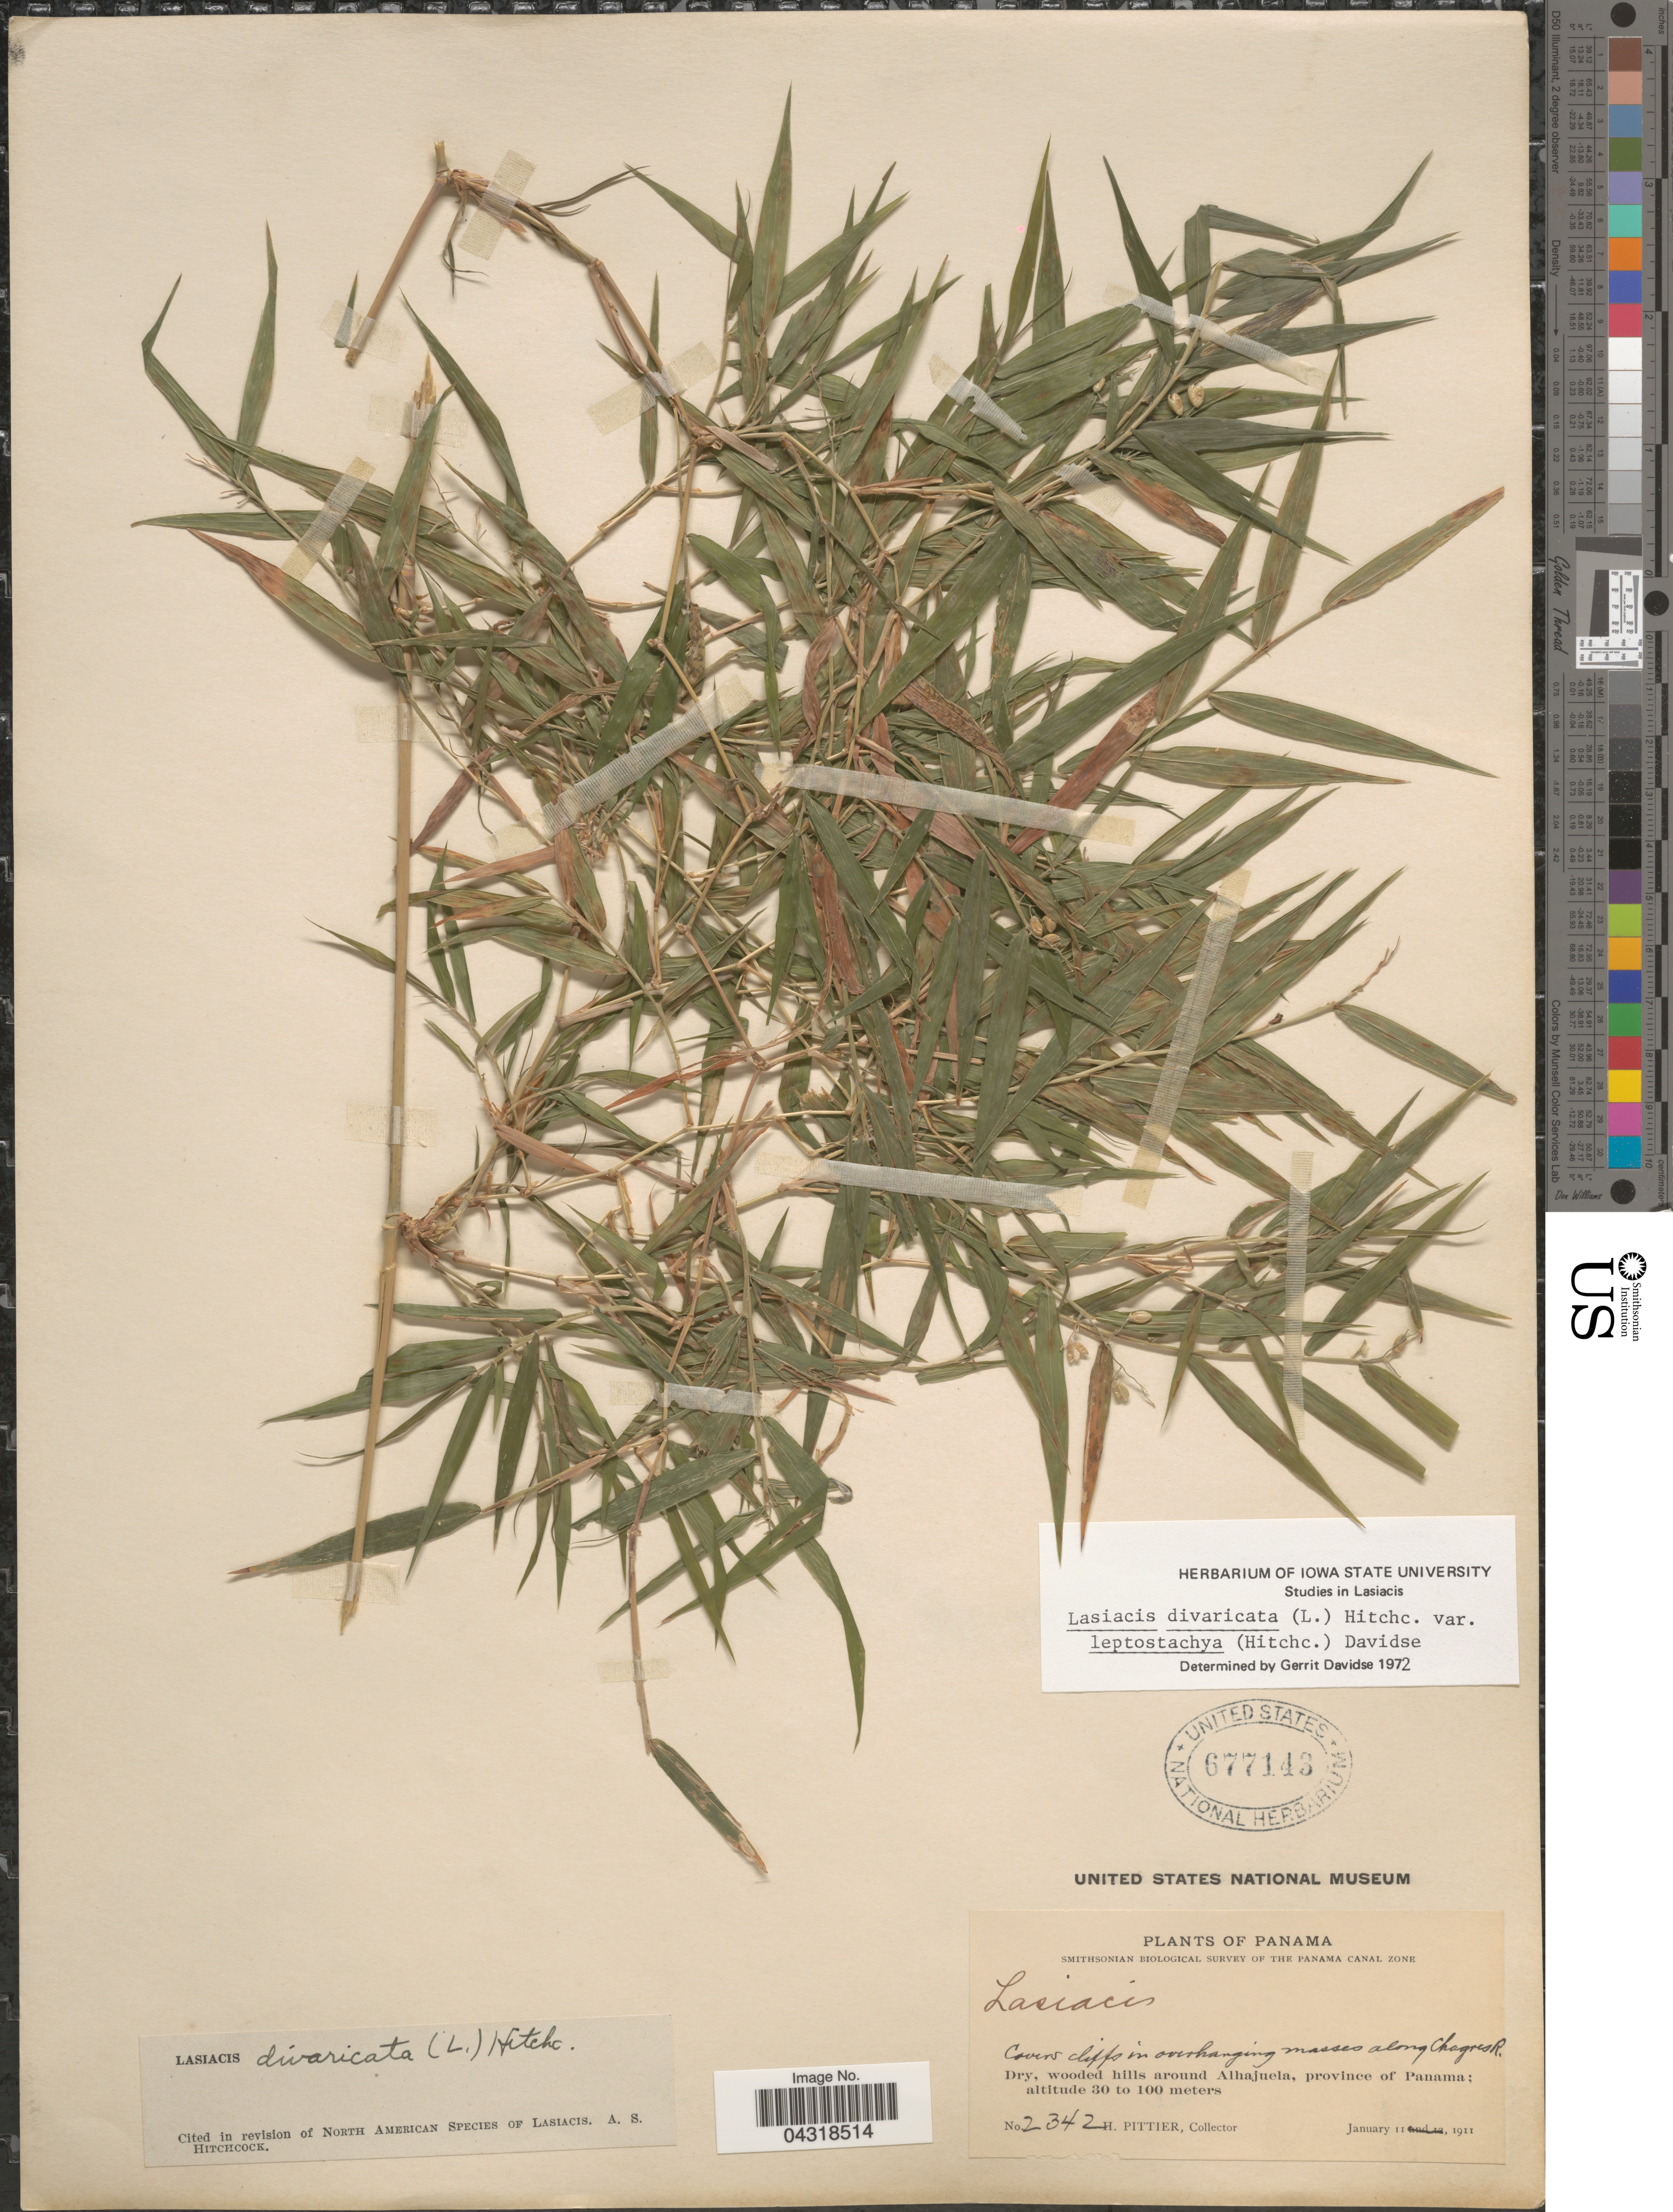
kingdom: Plantae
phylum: Tracheophyta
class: Liliopsida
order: Poales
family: Poaceae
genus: Lasiacis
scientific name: Lasiacis divaricata var. leptostachya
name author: (Hitchc.) Davidse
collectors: H. F. Pittier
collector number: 2342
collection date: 1911-01-11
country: Panama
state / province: Panamá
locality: Smithsonian Biological Survey of the Panama Canal Zone. Covers cliffs in overhanging masses along Chagres R. Dry, wooded hills around Alhajuela.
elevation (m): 30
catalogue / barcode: US 677143